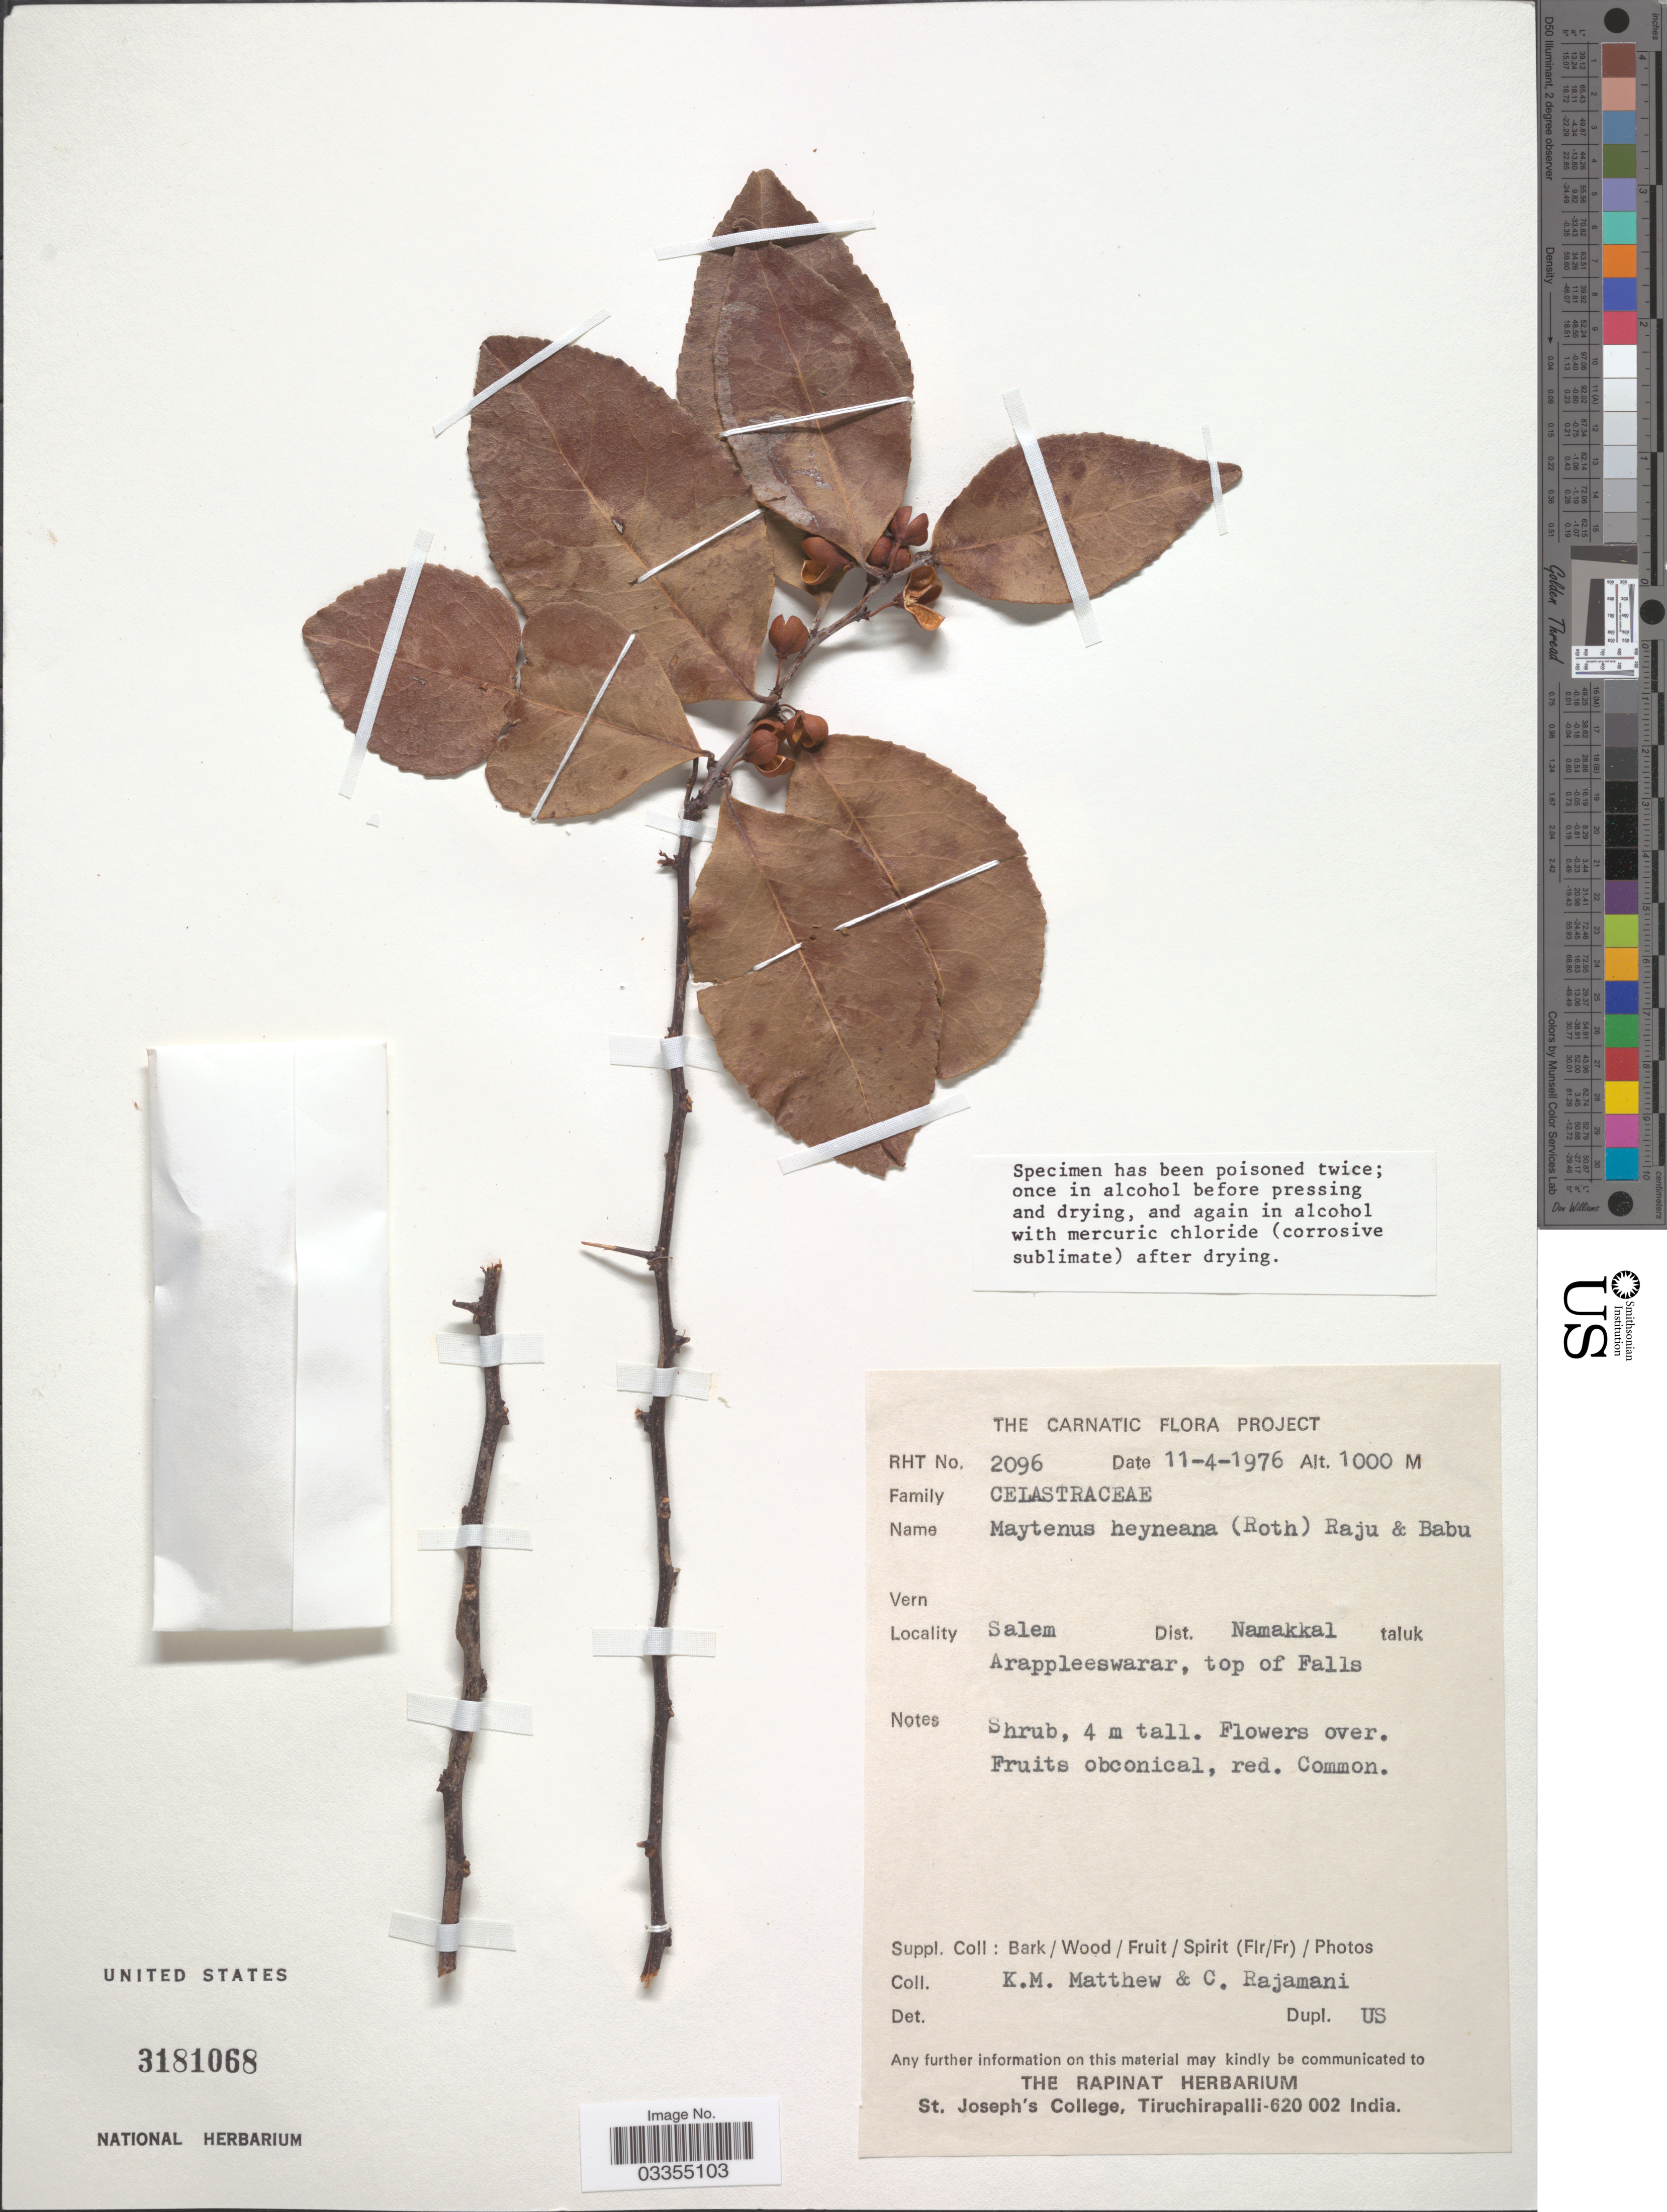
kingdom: Plantae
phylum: Tracheophyta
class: Magnoliopsida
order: Celastrales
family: Celastraceae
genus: Gymnosporia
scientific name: Gymnosporia heyneana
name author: (Roth) M.A. Lawson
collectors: K. M. Matthew & C. Rajamani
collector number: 2096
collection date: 1976-04-11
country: India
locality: Salem. Dist. Namakkal taluk Arappleeswarar, top of Falls.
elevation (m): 1000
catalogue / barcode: US 3181068